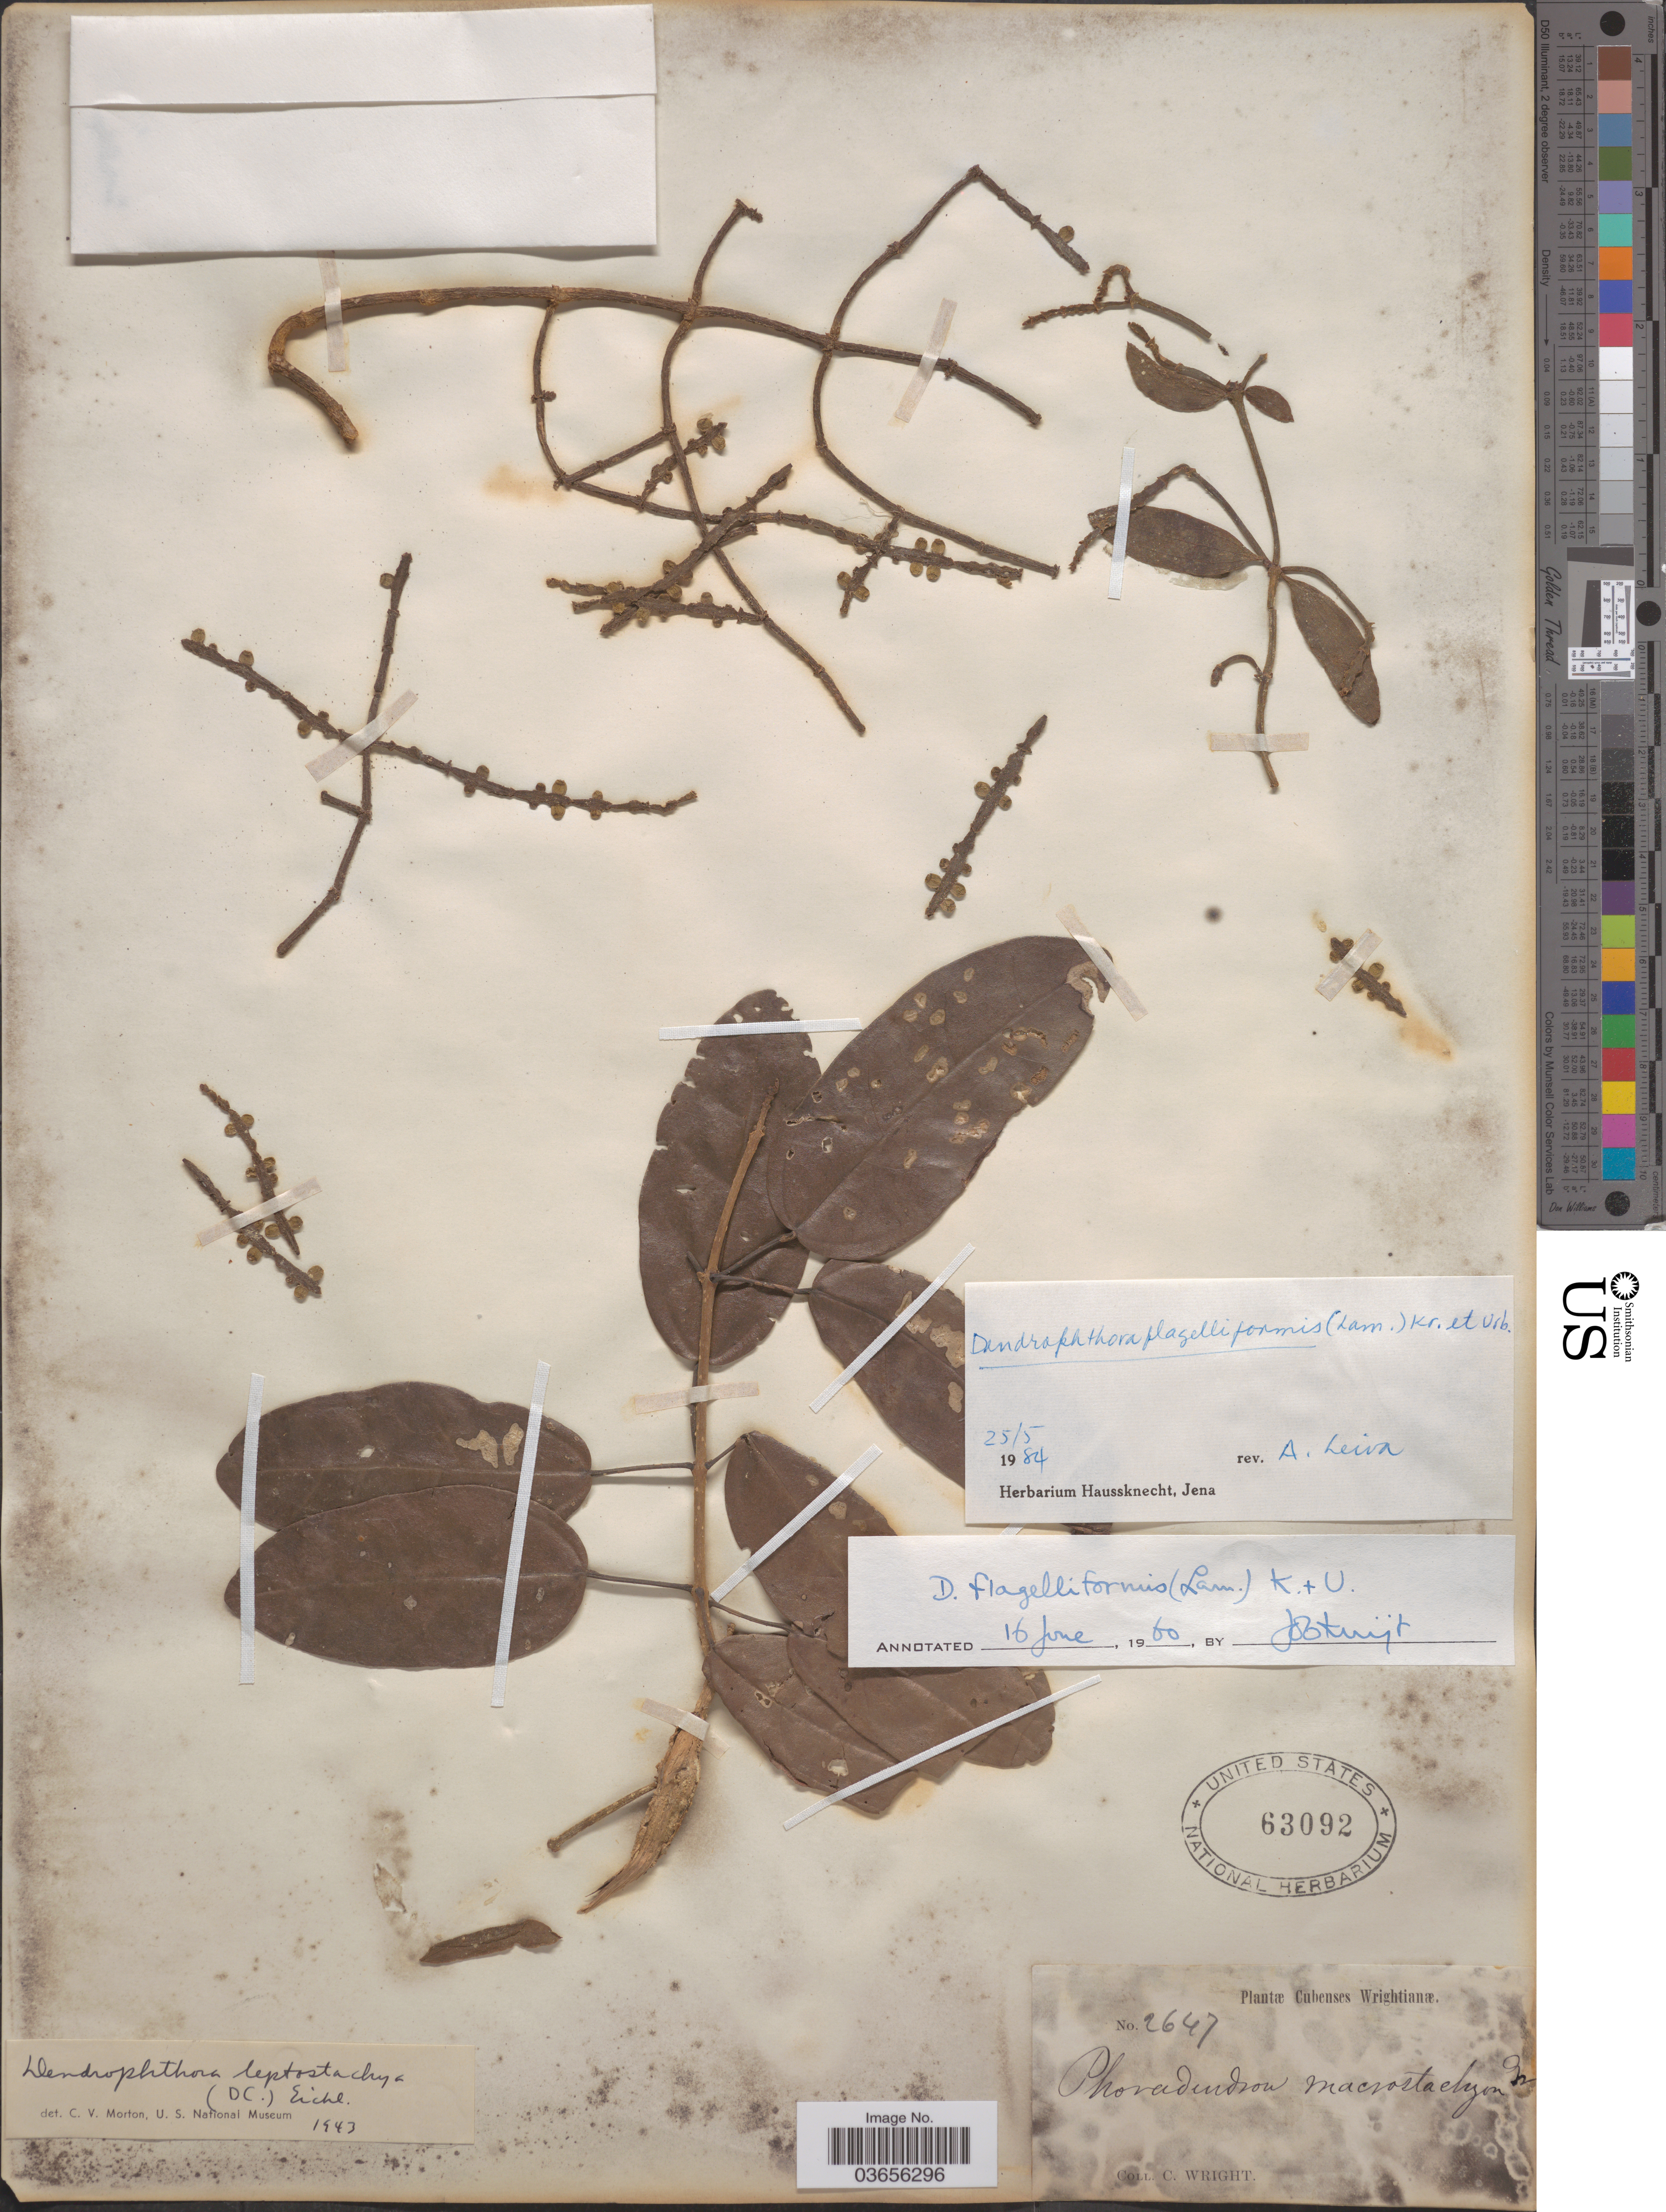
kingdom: Plantae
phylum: Tracheophyta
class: Magnoliopsida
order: Santalales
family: Viscaceae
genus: Dendrophthora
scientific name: Dendrophthora flagelliformis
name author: (Lam.) Krug & Urb.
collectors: C. Wright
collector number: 2647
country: Cuba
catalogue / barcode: US 63092